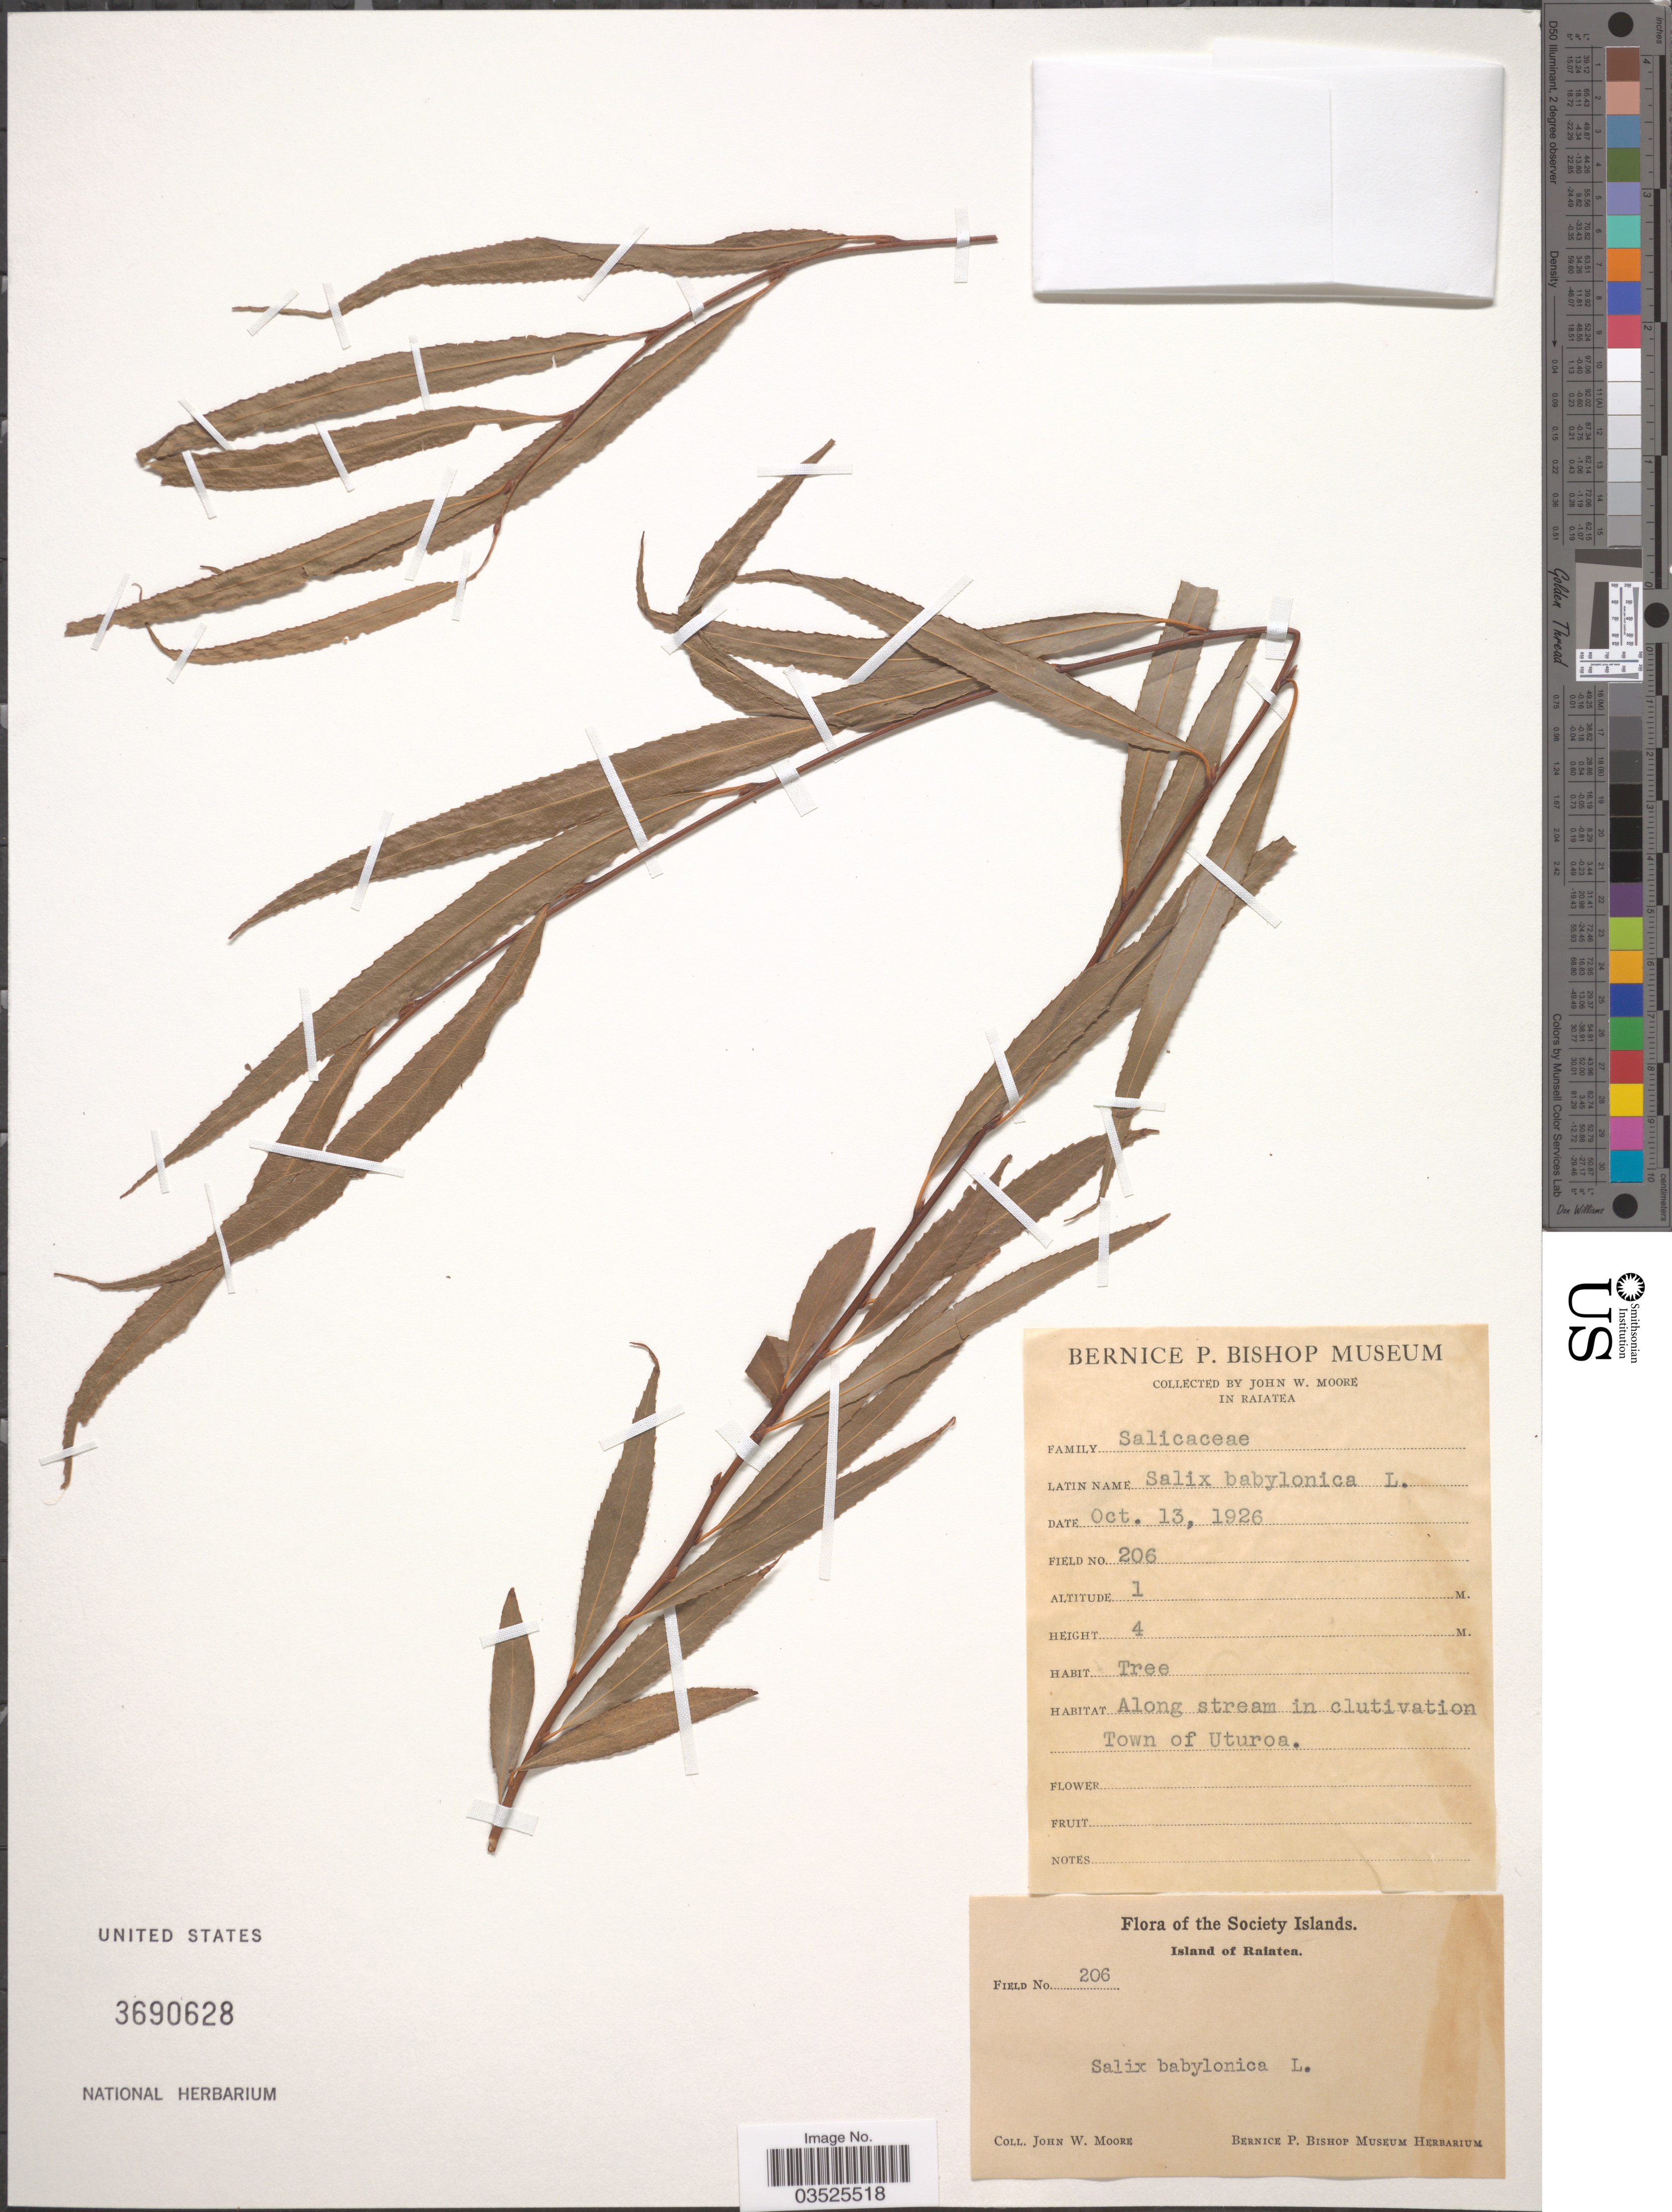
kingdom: Plantae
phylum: Tracheophyta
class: Magnoliopsida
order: Malpighiales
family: Salicaceae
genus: Salix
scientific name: Salix babylonica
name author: L.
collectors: J. Moore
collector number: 206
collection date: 1926-10-13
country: French Polynesia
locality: Along stream in clutivation Town of Uturoa. The Society Islands. Island of Raiatea.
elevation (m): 1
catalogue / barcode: US 3690628